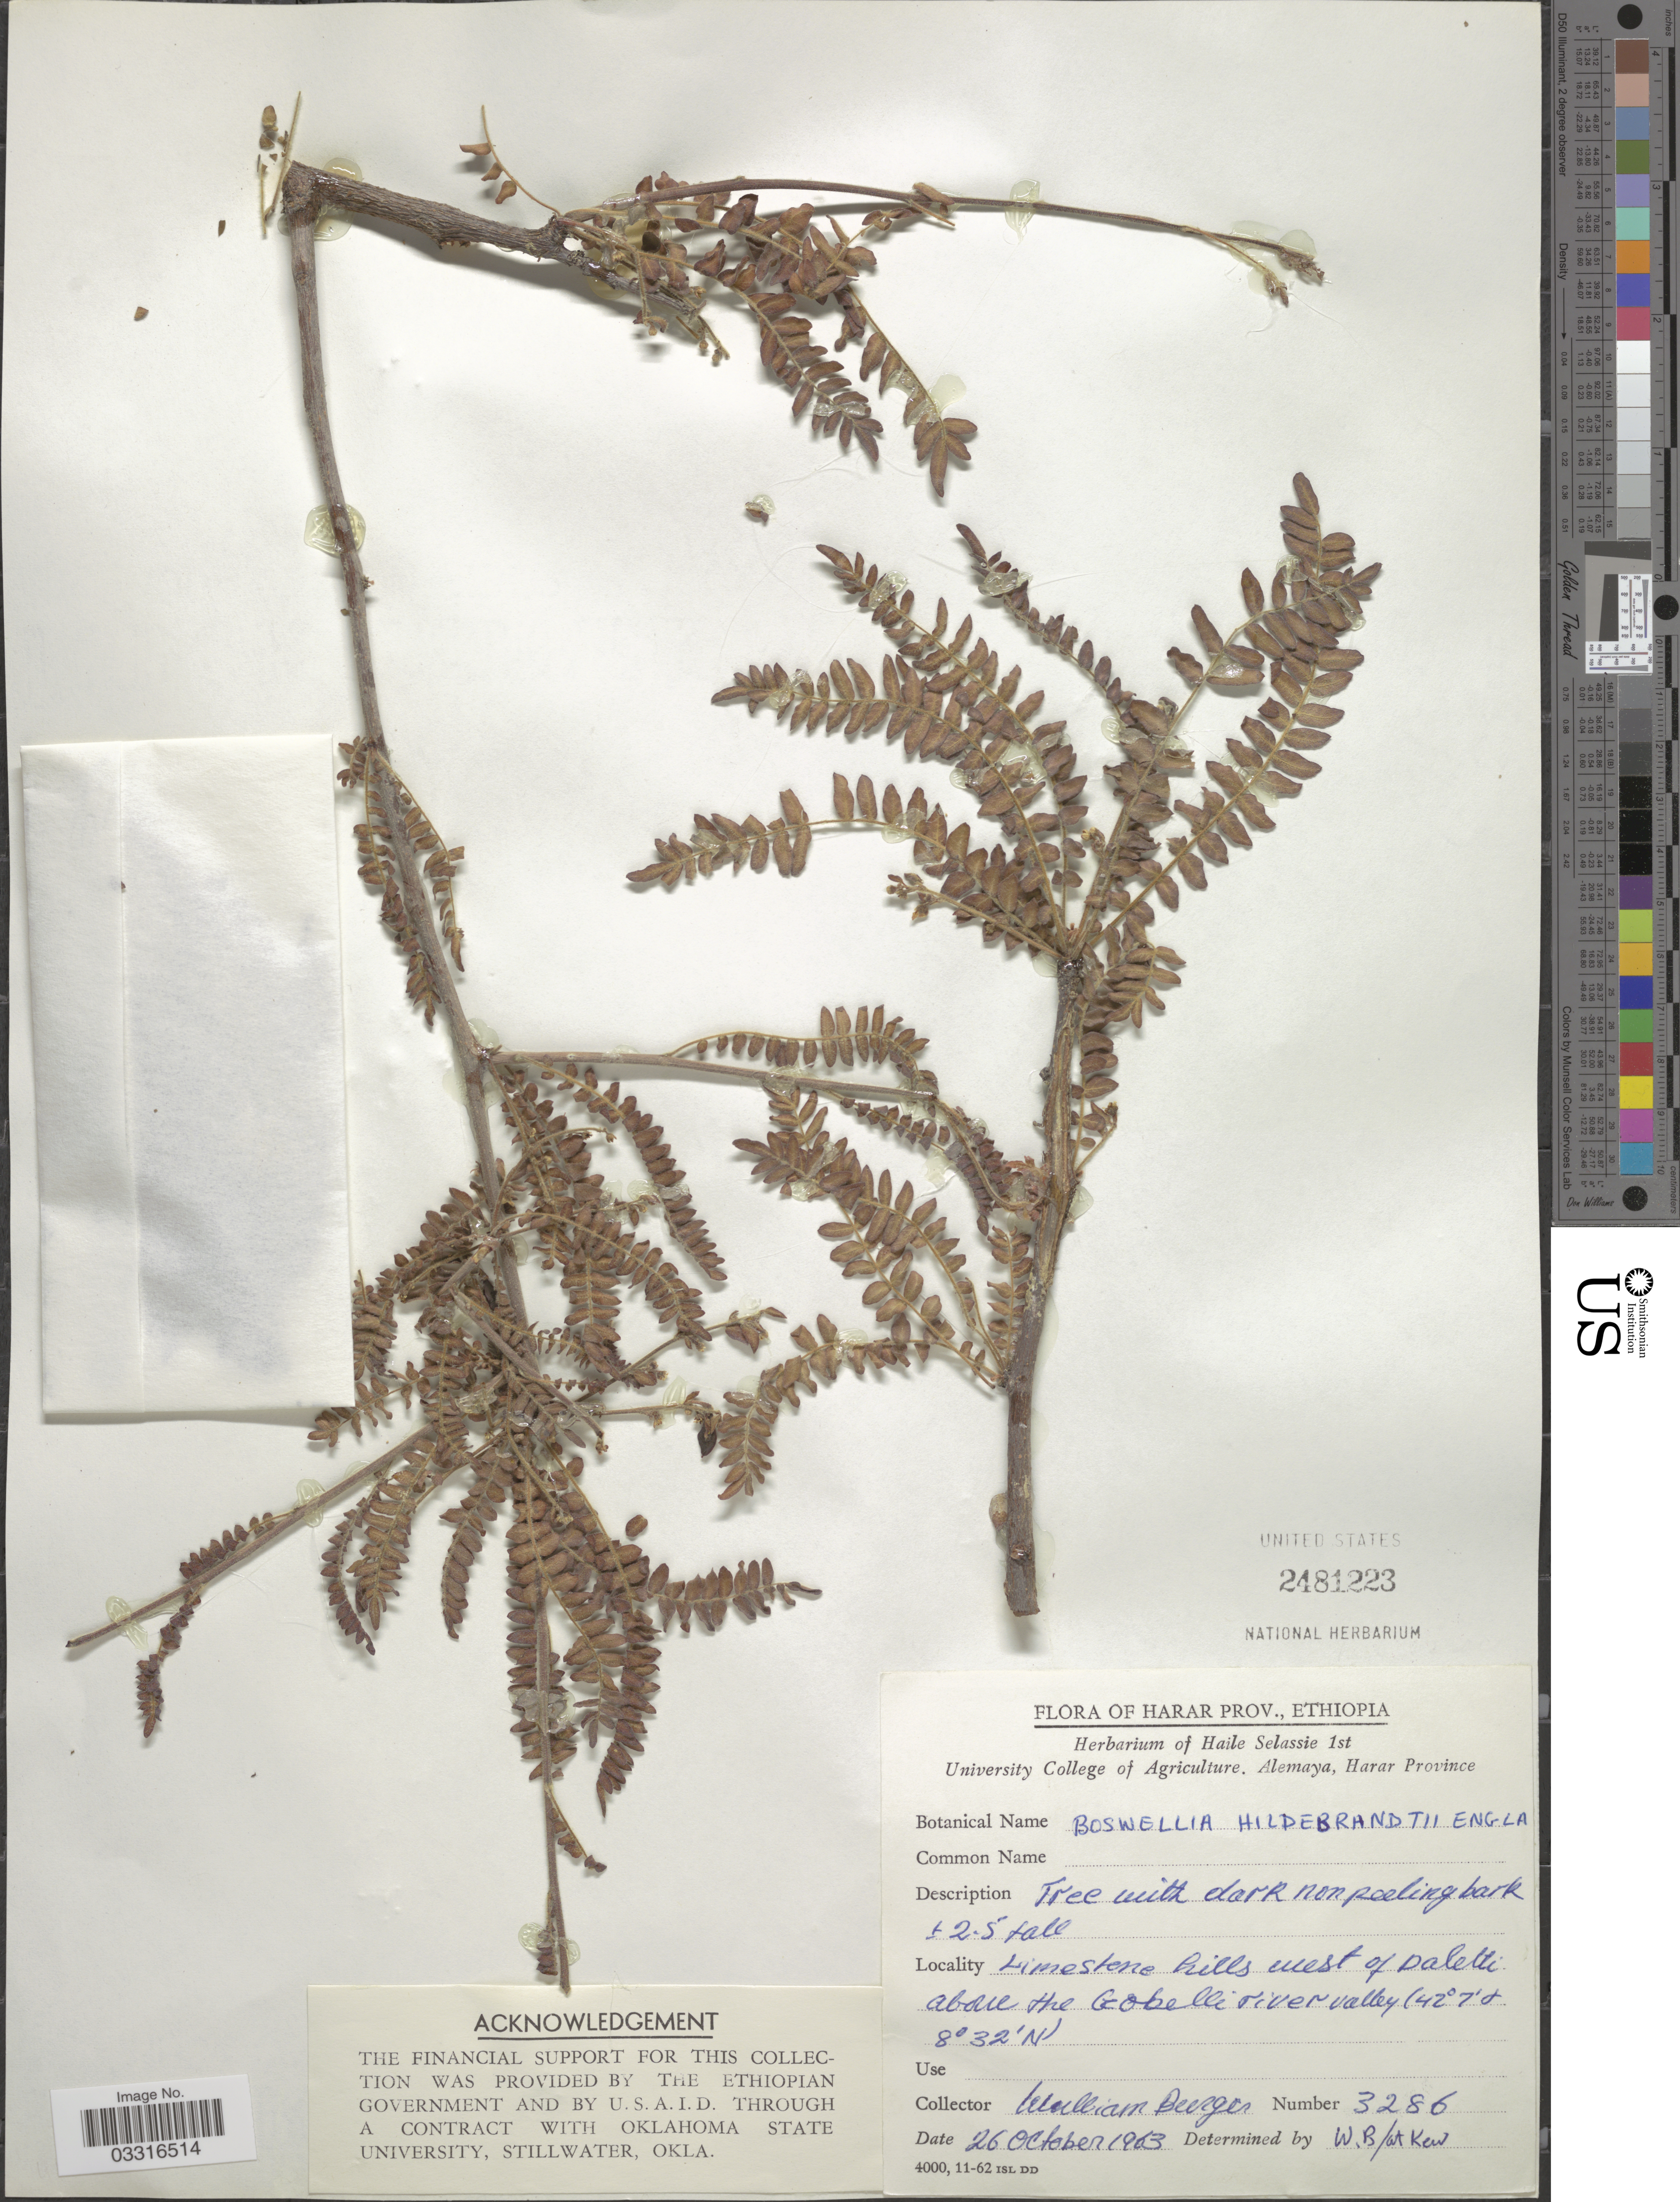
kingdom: Plantae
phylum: Tracheophyta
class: Magnoliopsida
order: Sapindales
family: Burseraceae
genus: Boswellia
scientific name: Boswellia hildebrandtii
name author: Engl.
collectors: W. Burger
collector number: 3286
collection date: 1963-10-26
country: Ethiopia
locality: Harar Prov. Limestone hills west of Daletti. Above the Gobelli river valley.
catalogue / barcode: US 2481223